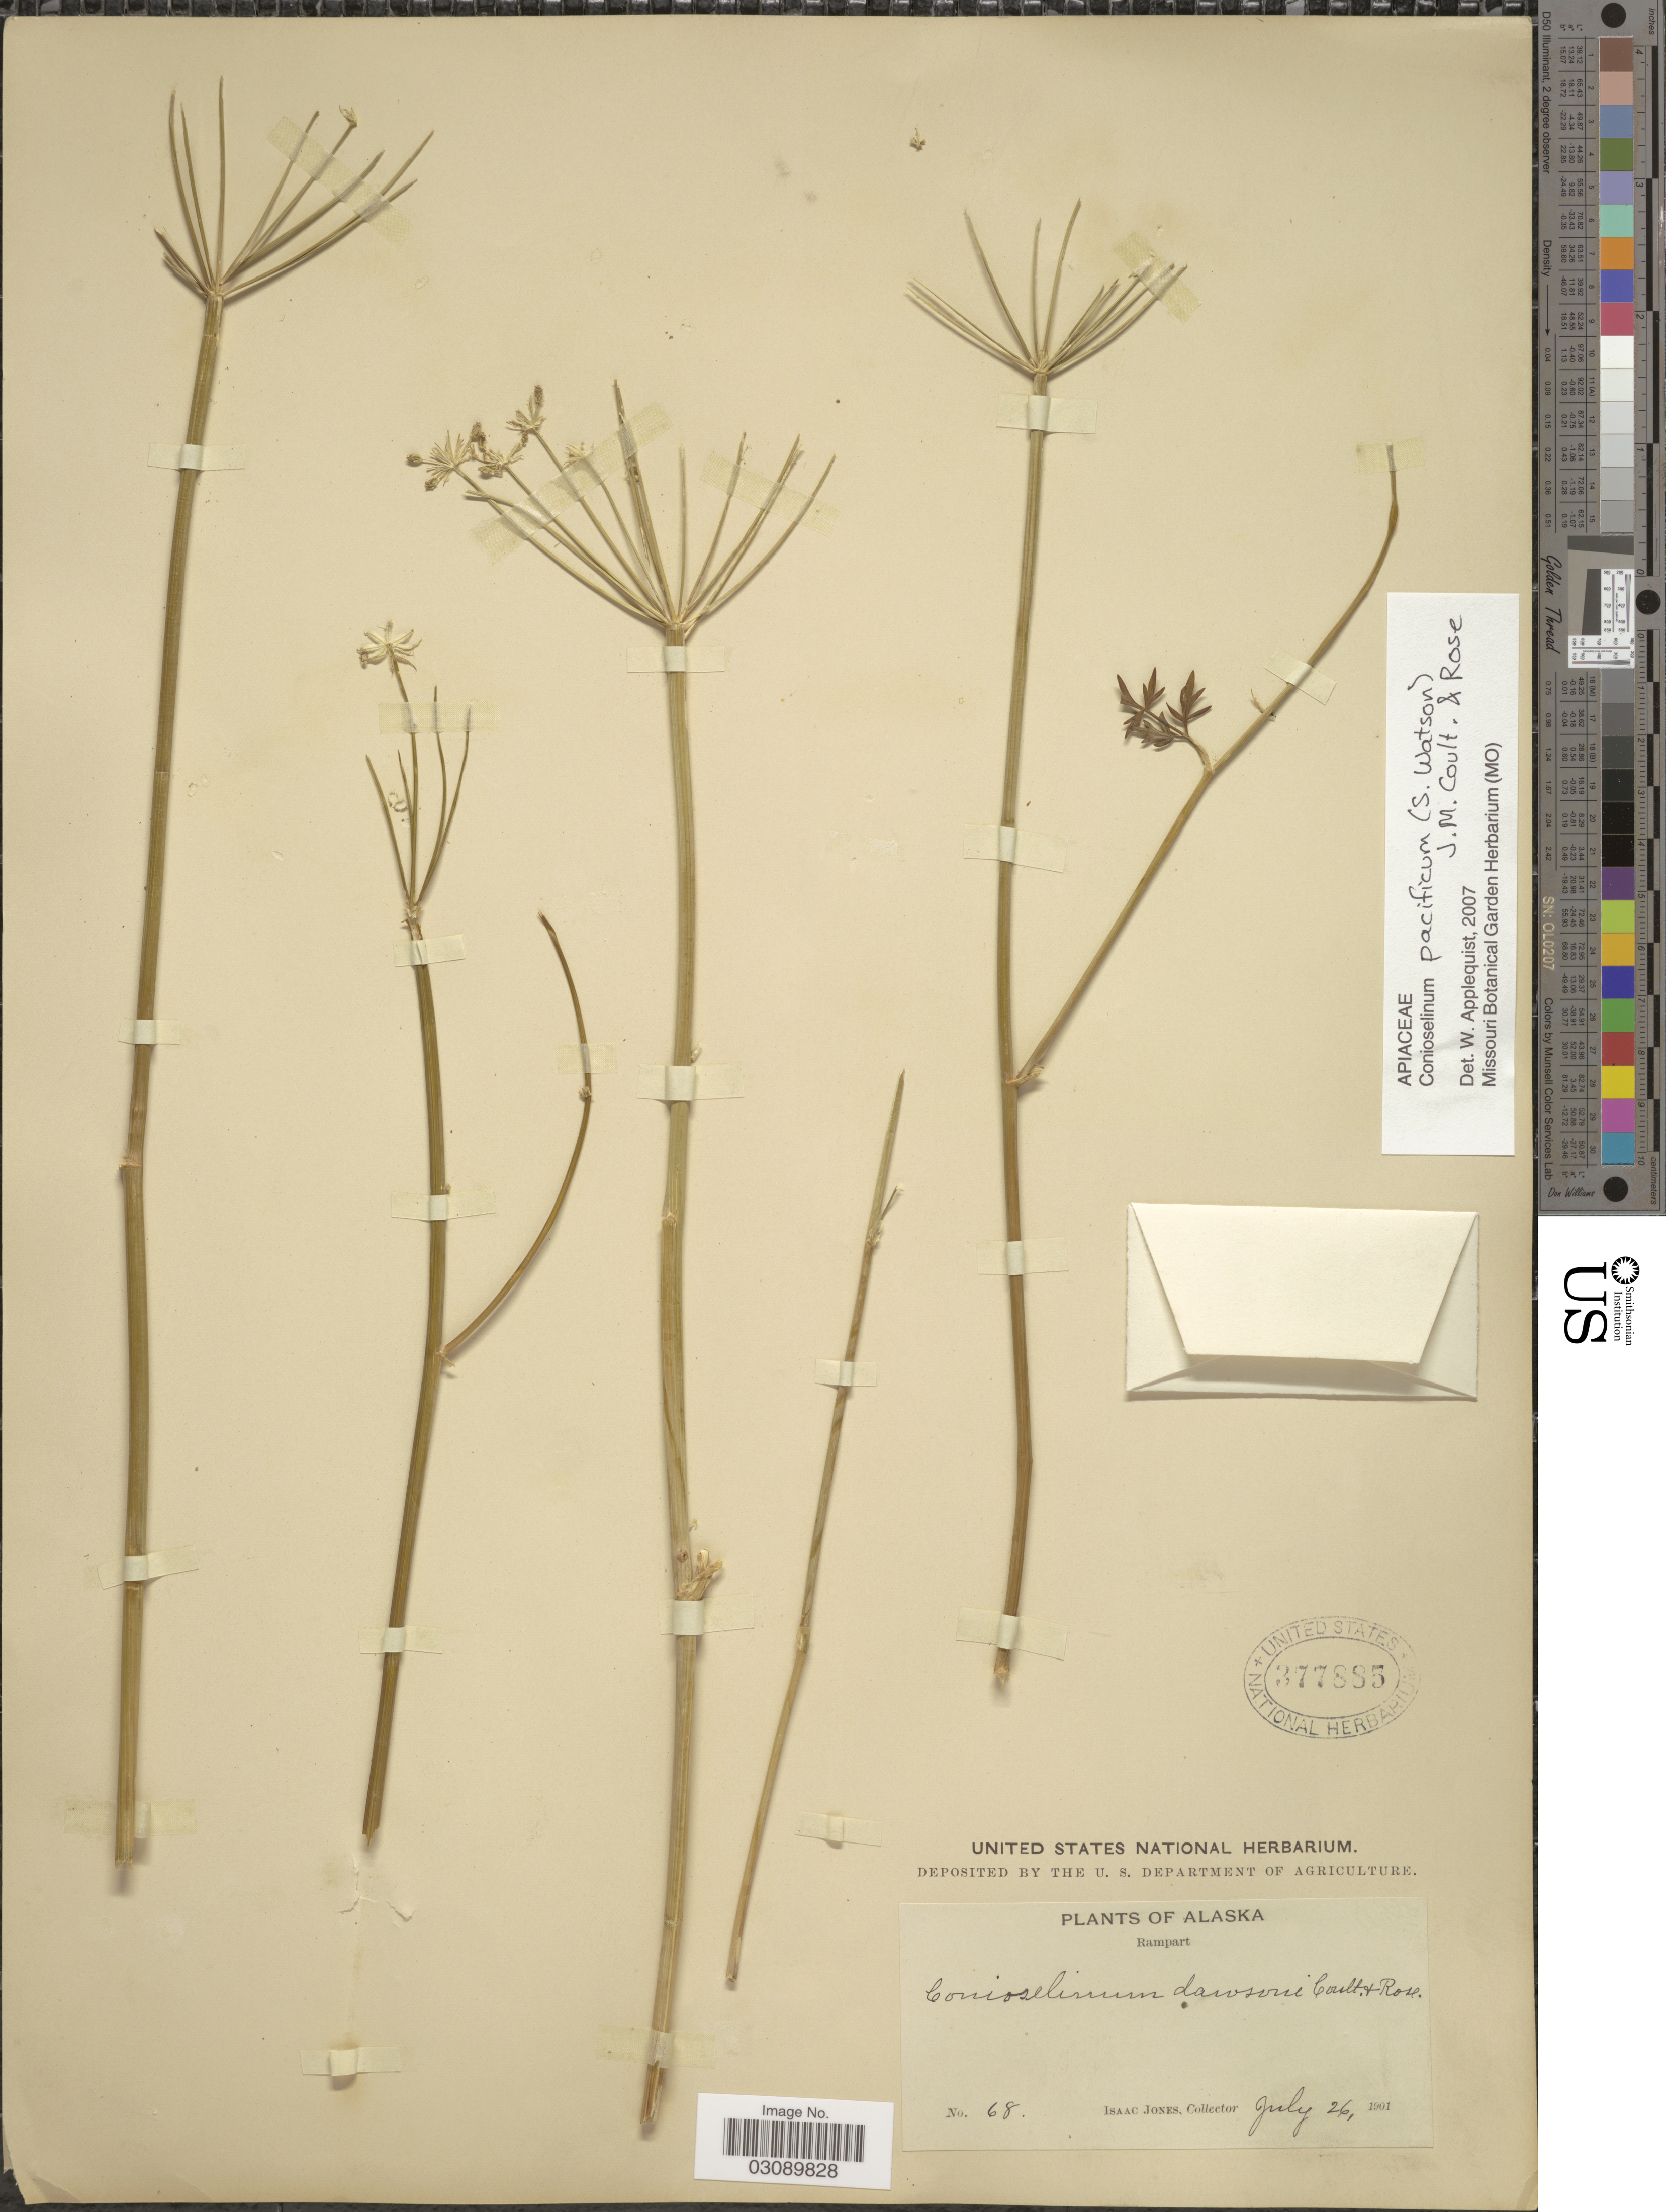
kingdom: Plantae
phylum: Tracheophyta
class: Magnoliopsida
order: Apiales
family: Apiaceae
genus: Conioselinum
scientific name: Conioselinum pacificum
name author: (S. Watson) J.M. Coult. & Rose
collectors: I. Jones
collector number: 68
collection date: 1901-07-26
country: United States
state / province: Alaska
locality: Rampart.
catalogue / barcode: US 377885